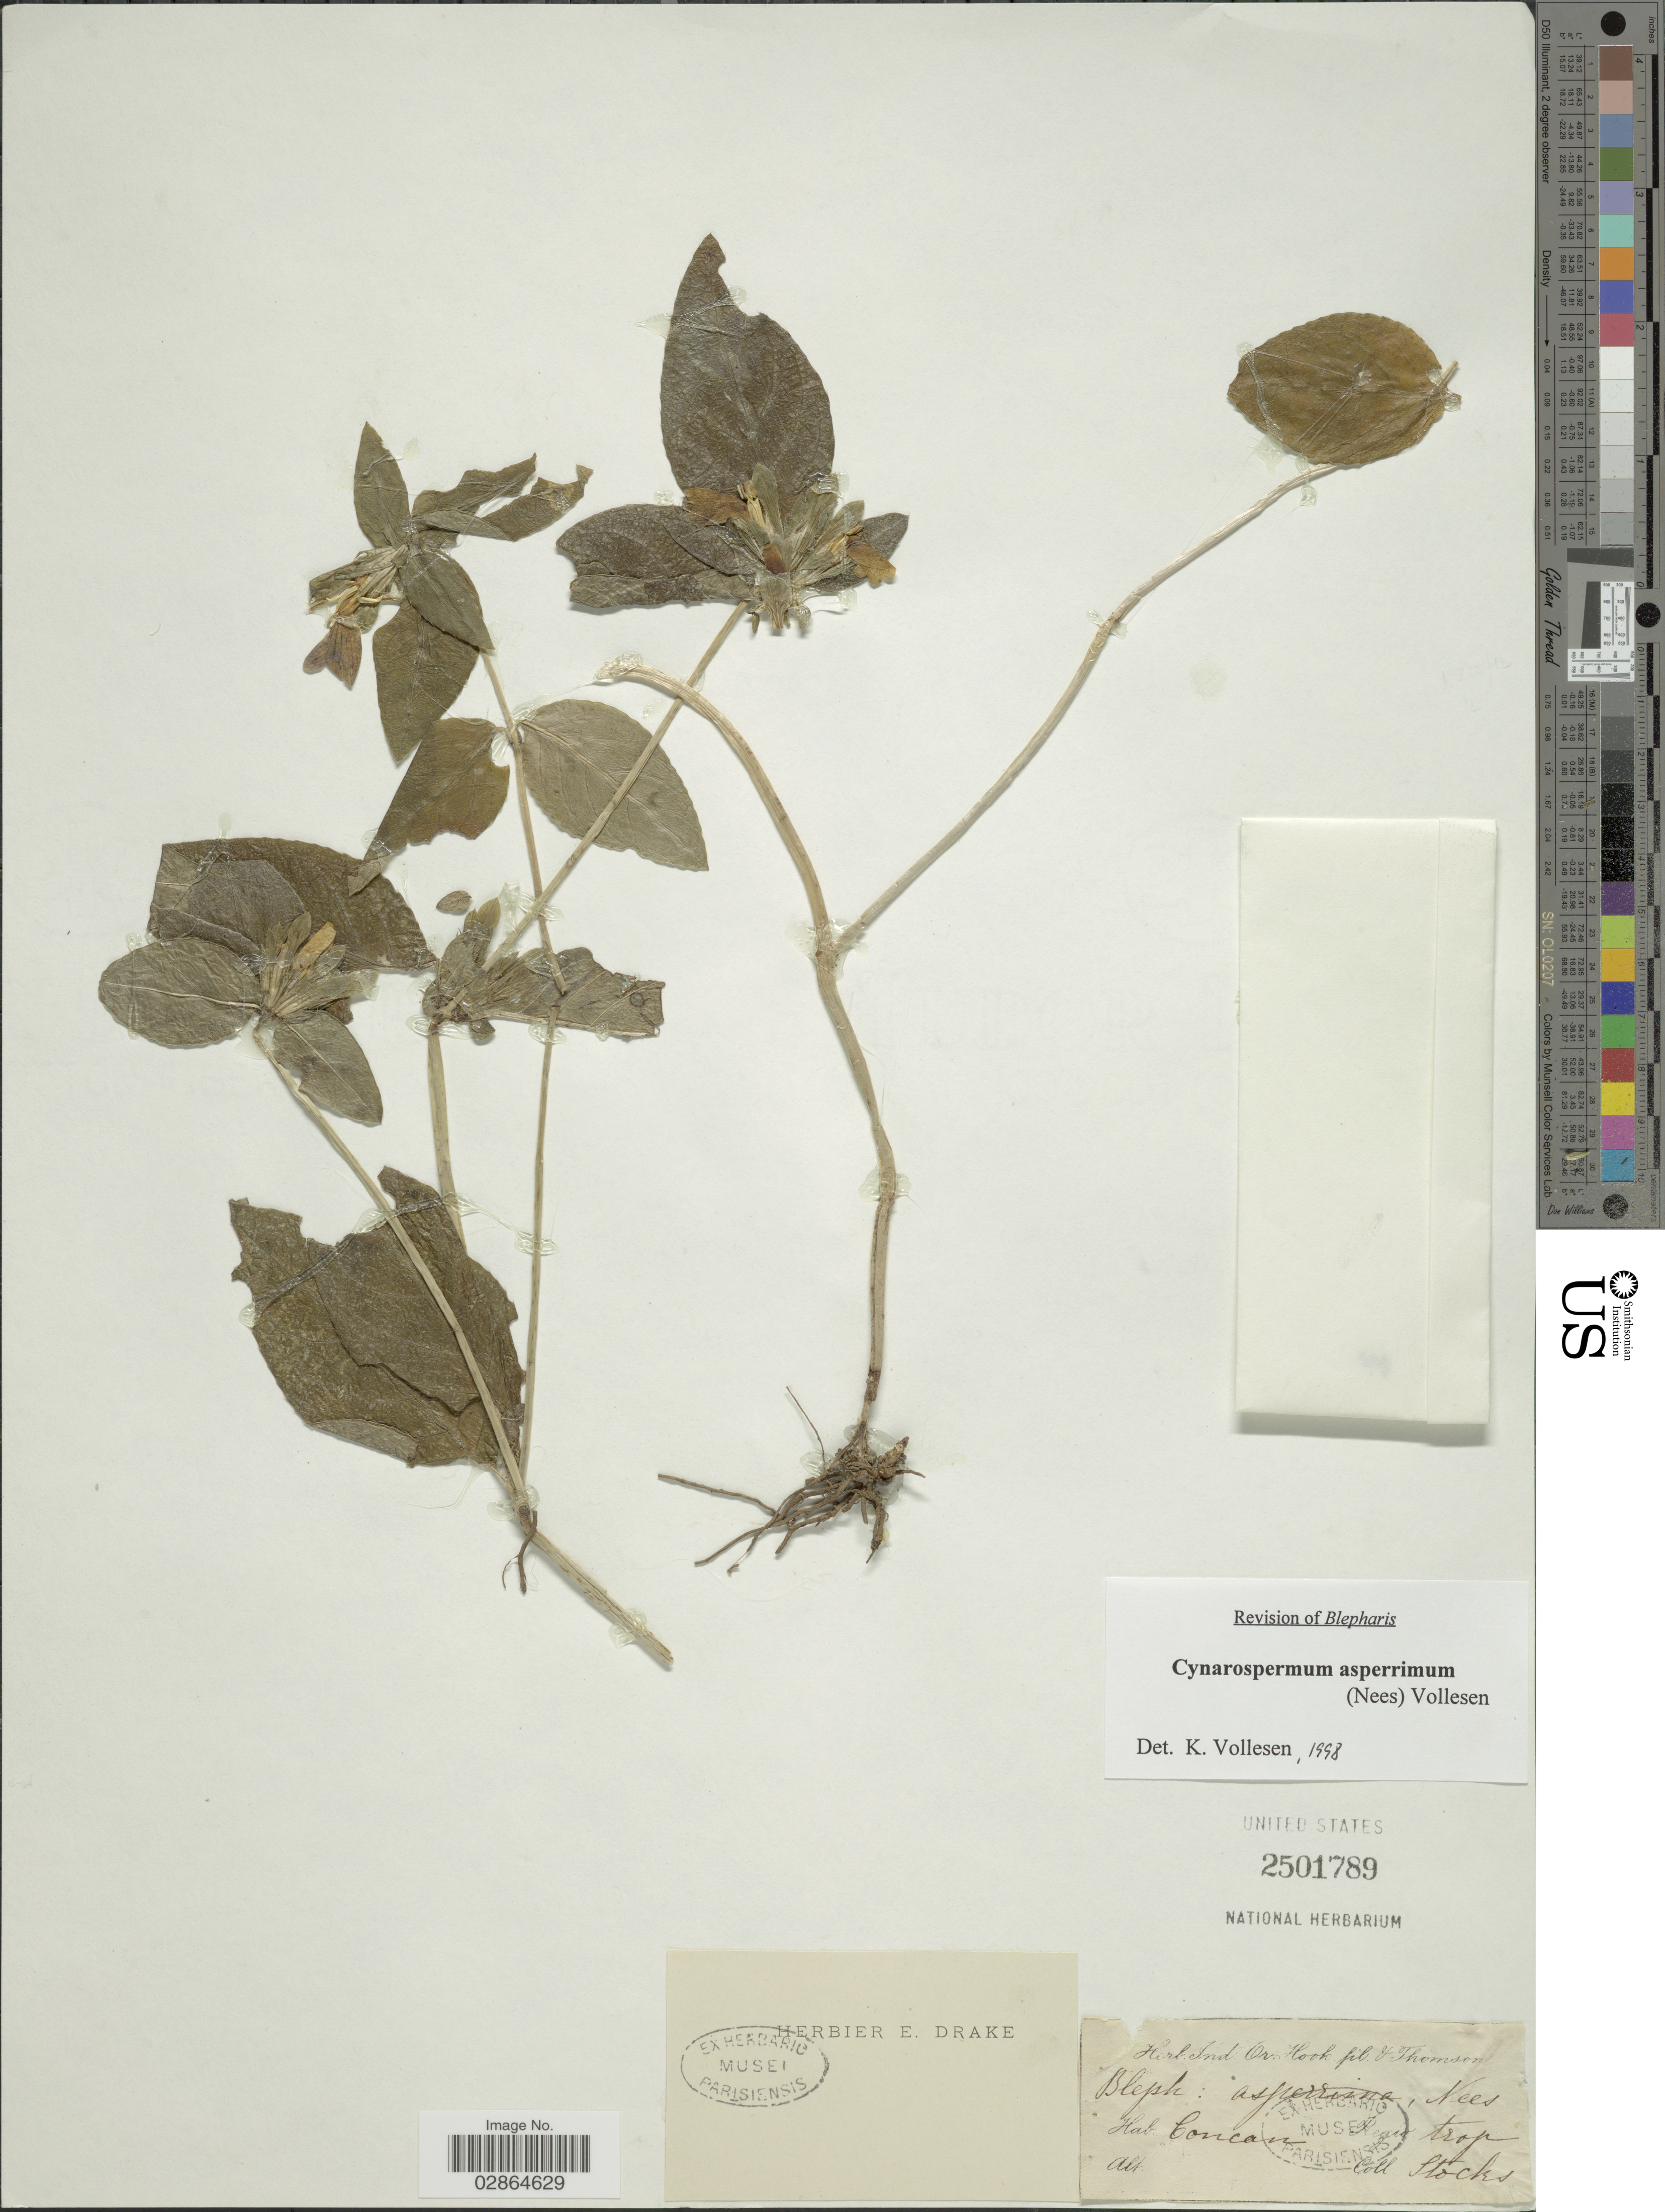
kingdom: Plantae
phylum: Tracheophyta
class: Magnoliopsida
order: Lamiales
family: Acanthaceae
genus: Blepharis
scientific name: Blepharis asperrima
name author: Nees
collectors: Stocks, --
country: India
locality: Concan. Regio trop.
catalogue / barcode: US 2501789